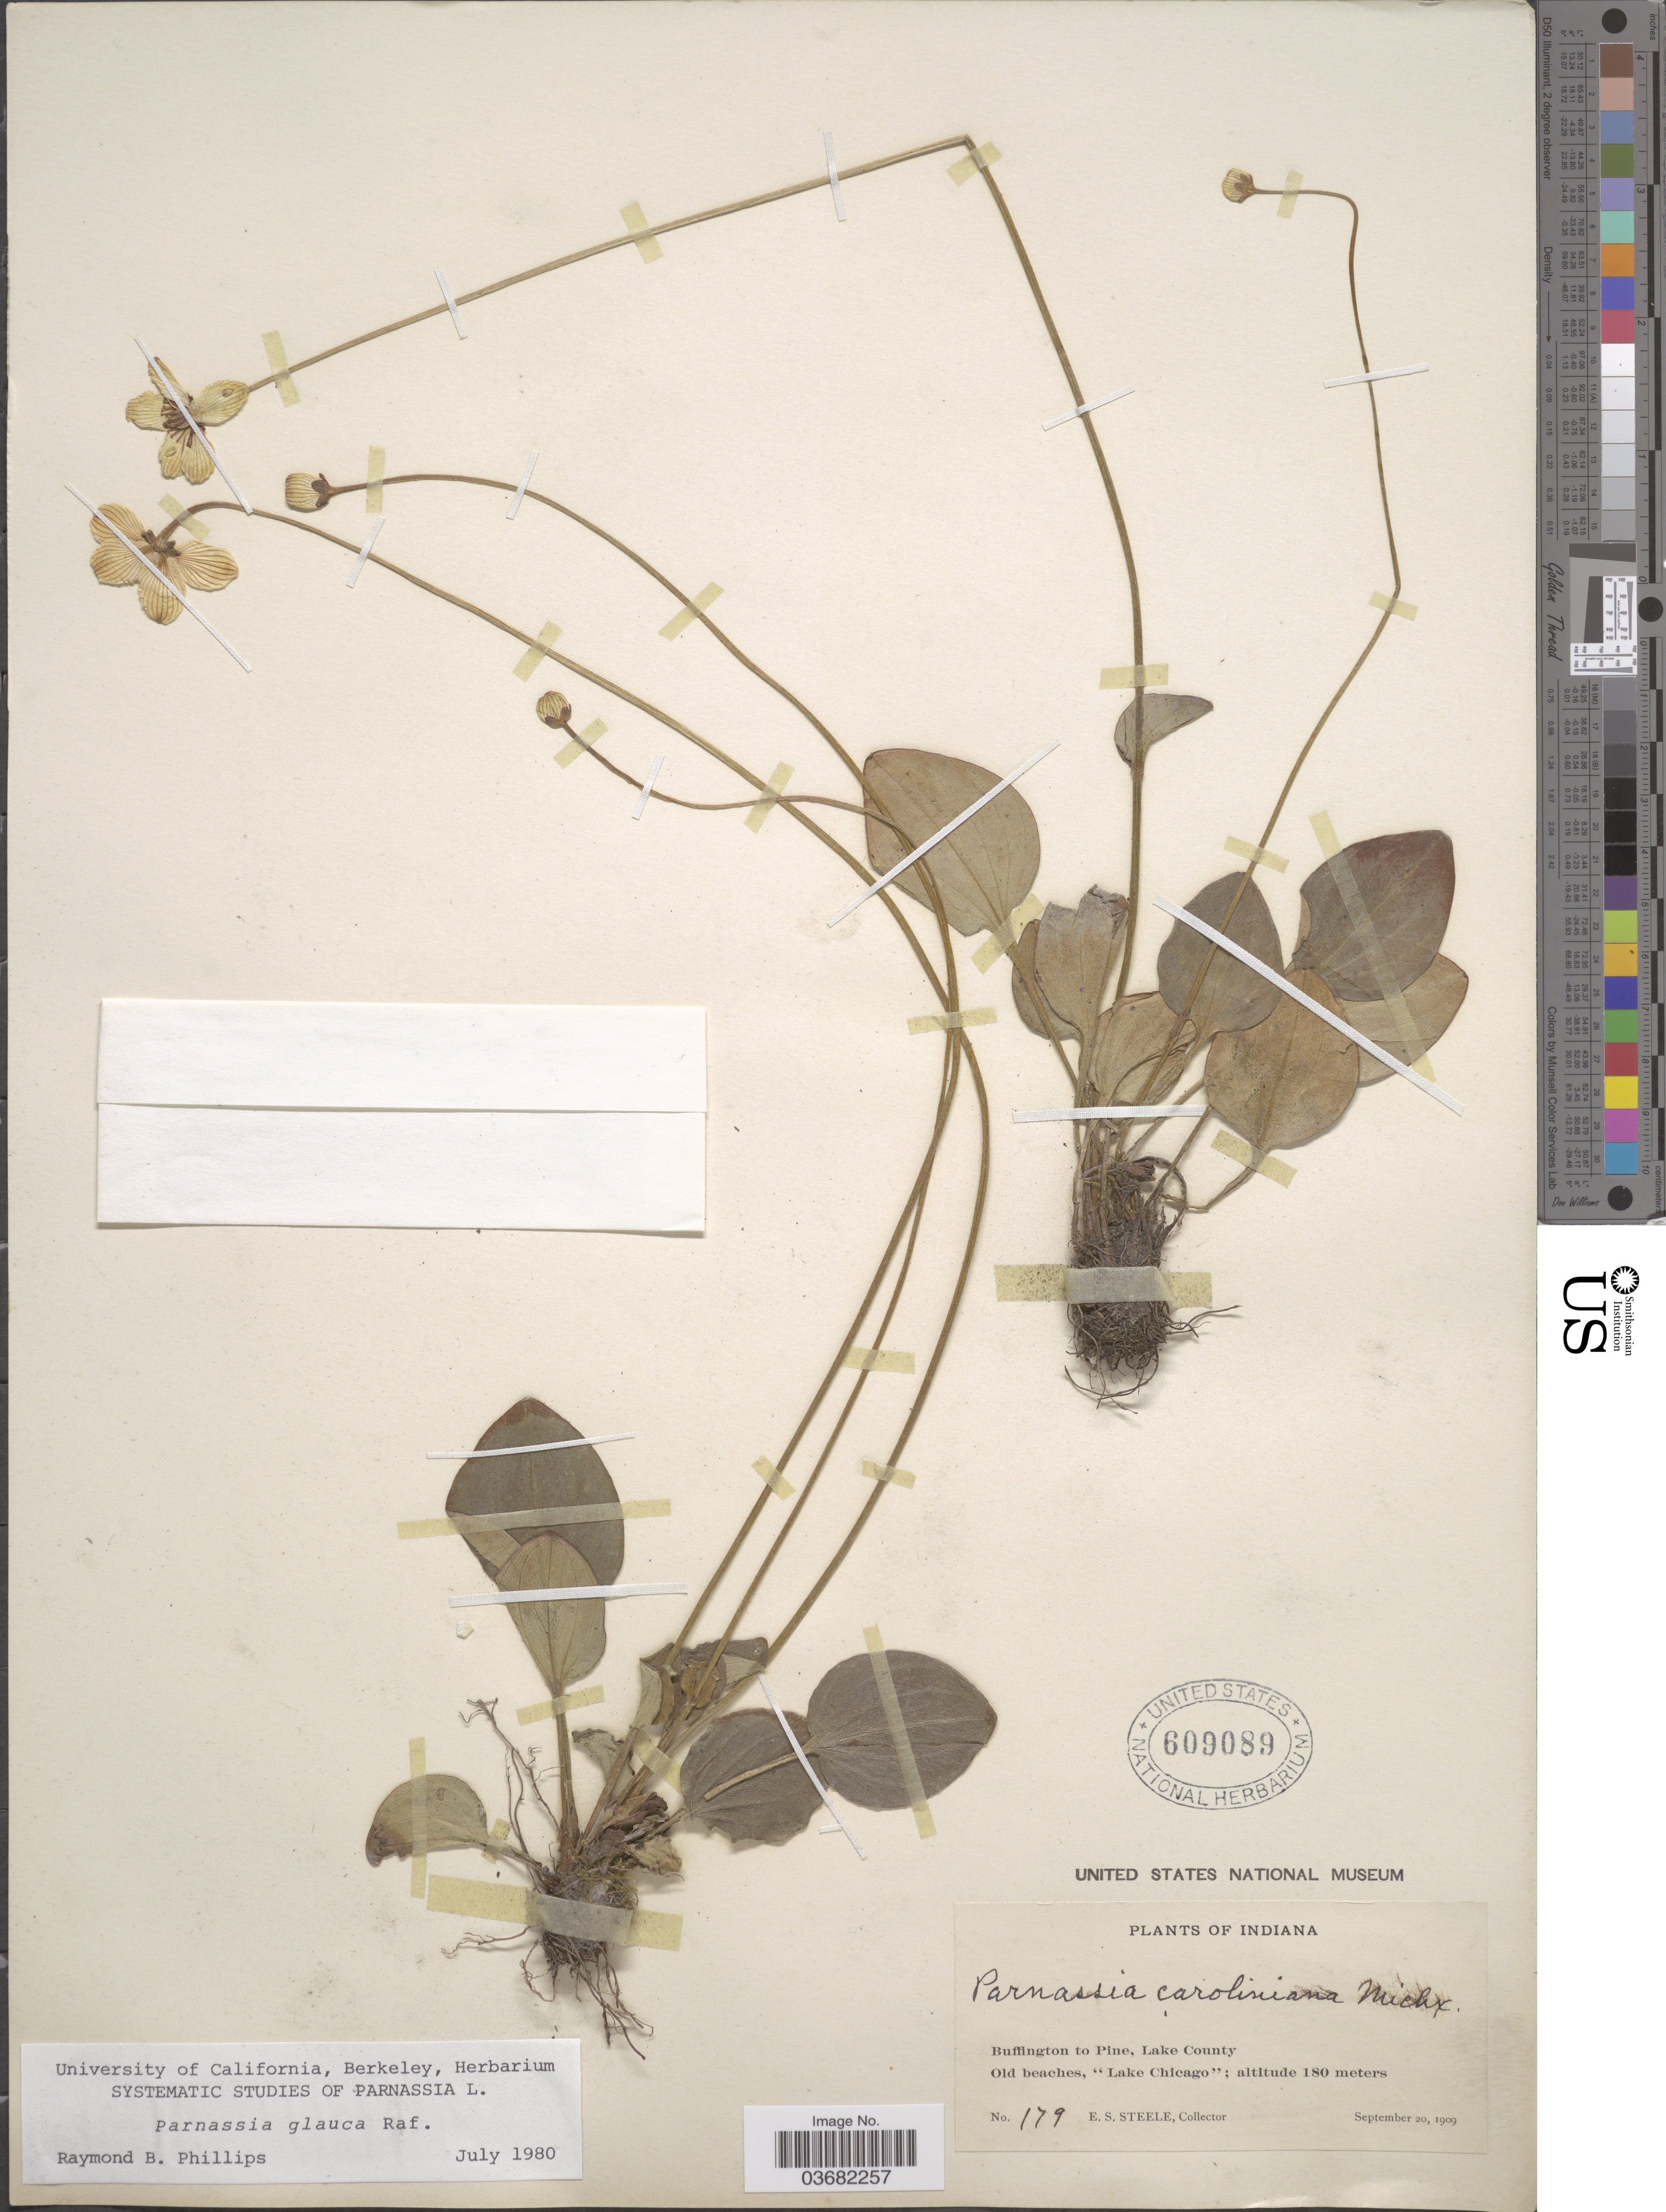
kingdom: Plantae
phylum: Tracheophyta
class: Magnoliopsida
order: Celastrales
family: Parnassiaceae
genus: Parnassia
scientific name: Parnassia glauca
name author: Raf.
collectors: E. Steele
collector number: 179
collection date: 1909-09-20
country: United States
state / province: Idaho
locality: Buffington to Pine, Lake County. Old beaches, "Lake Chicago".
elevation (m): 180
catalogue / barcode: US 609089